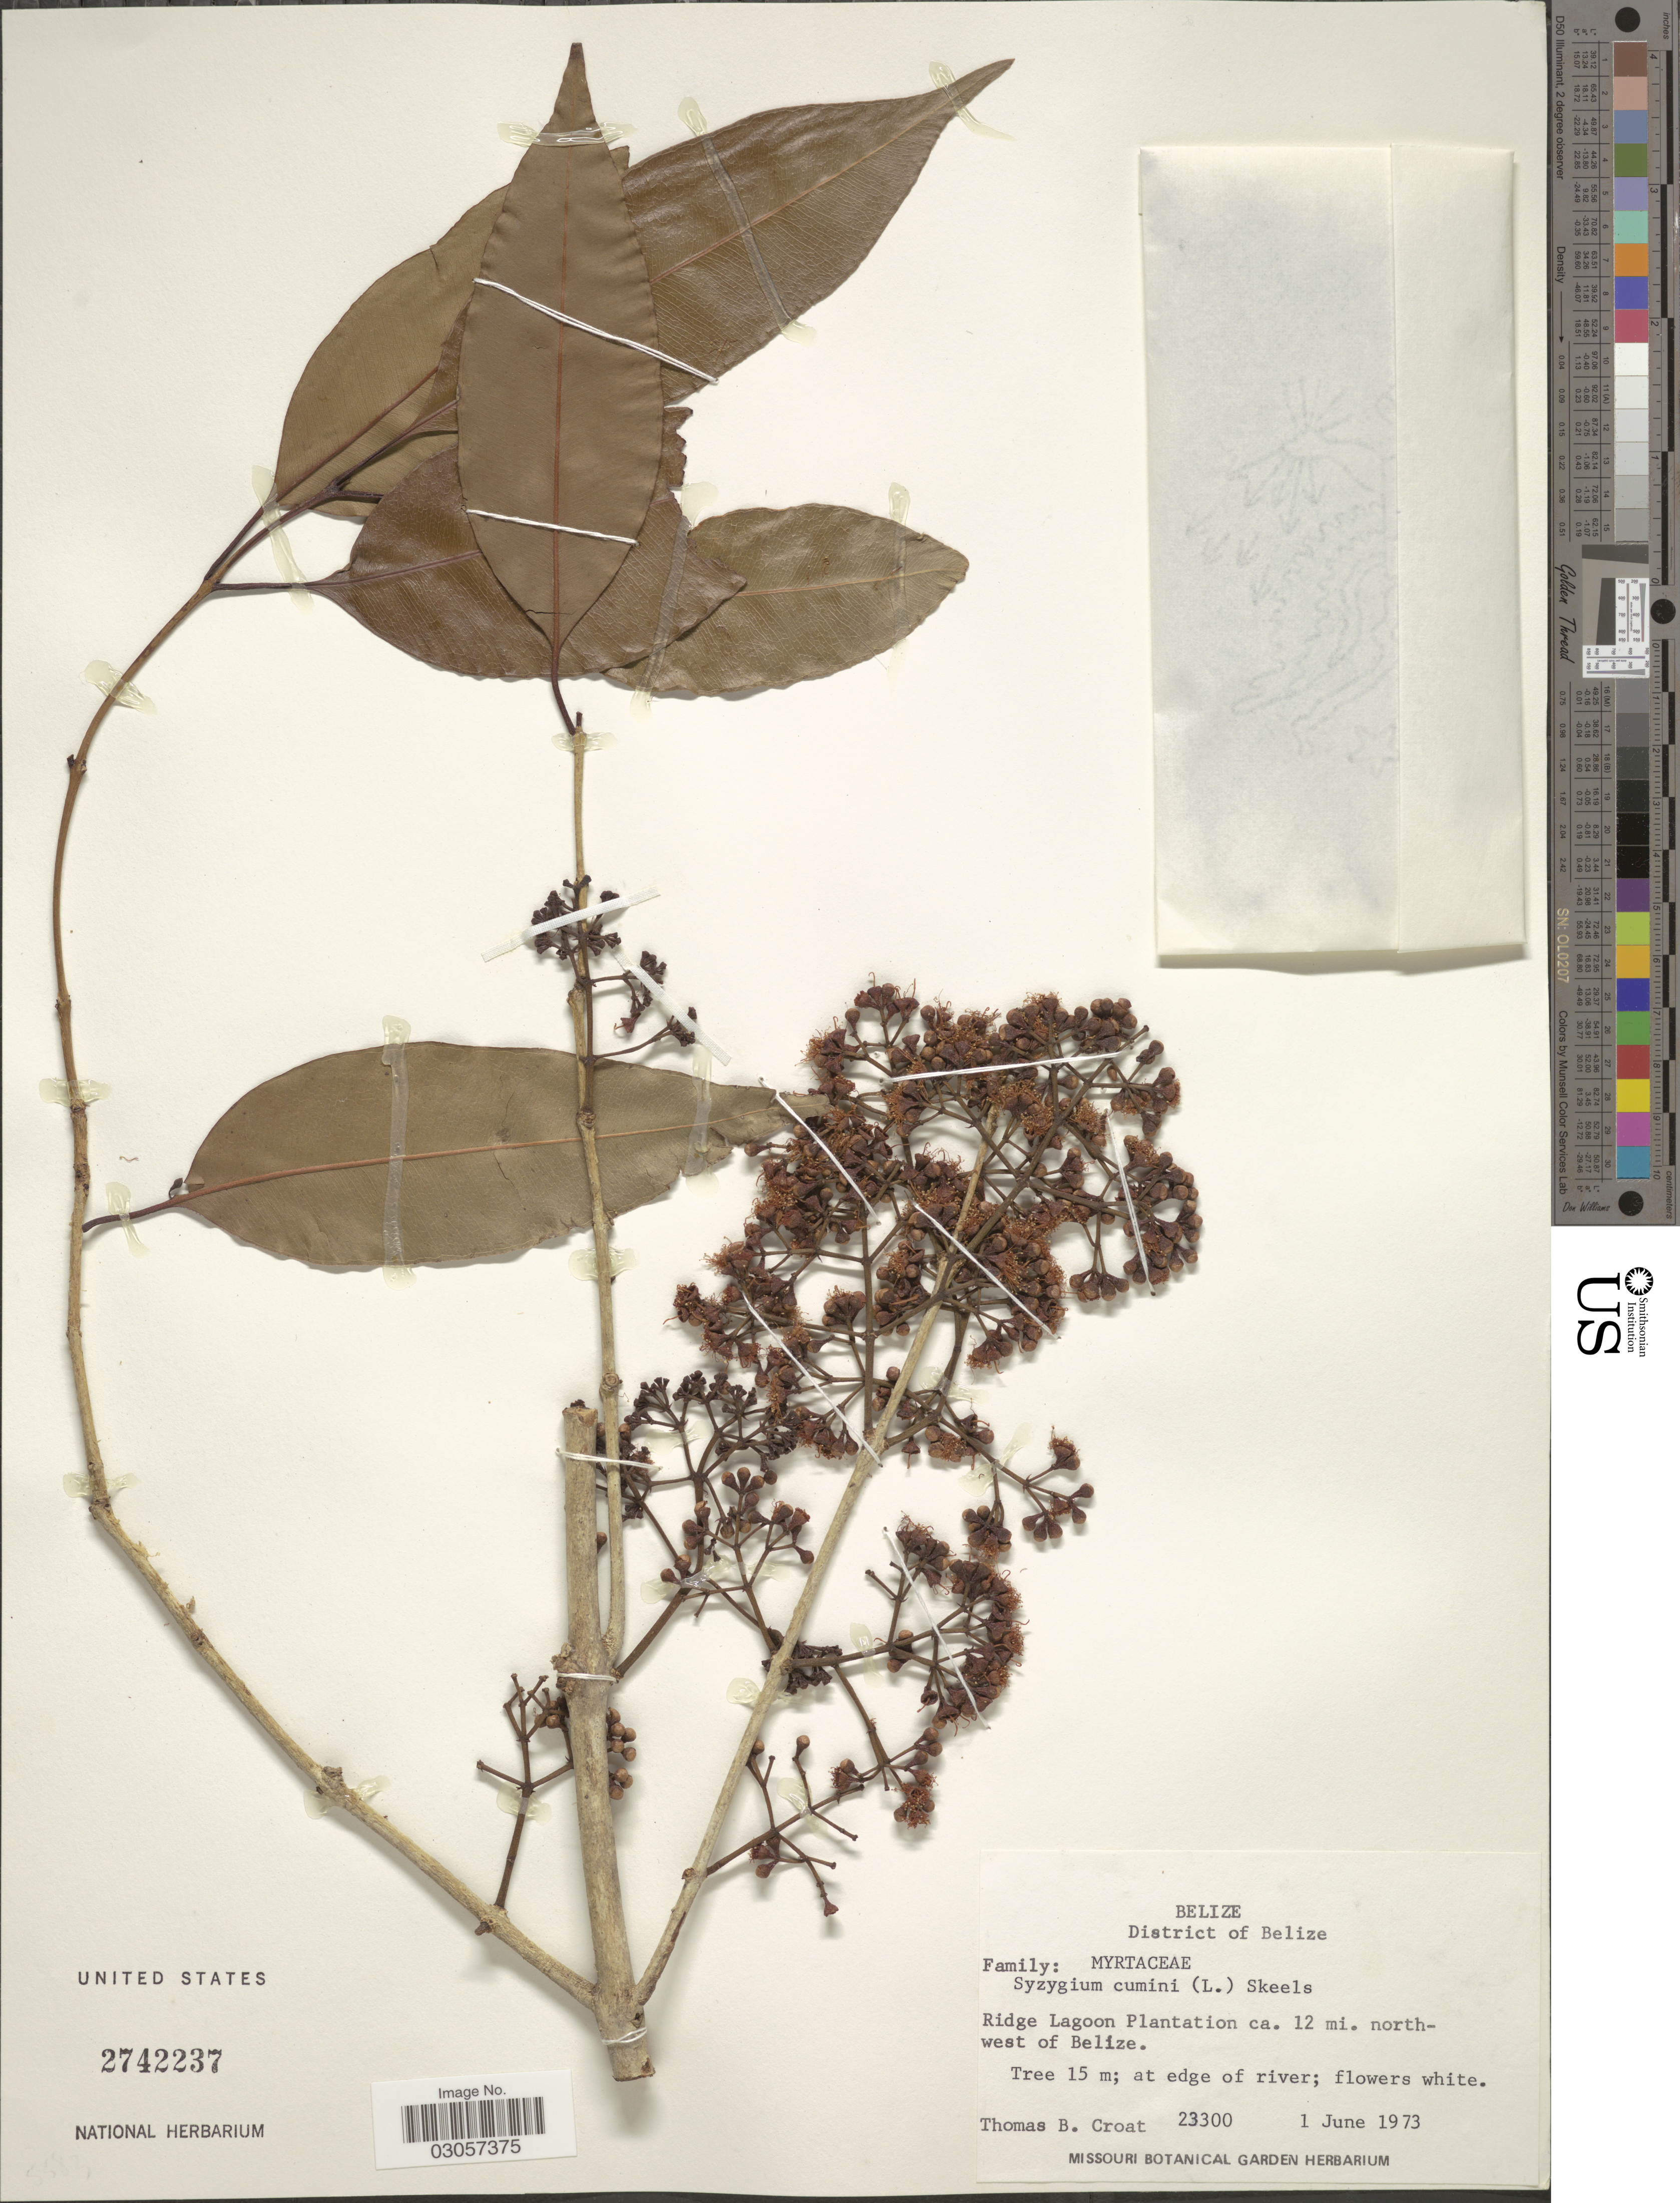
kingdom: Plantae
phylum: Tracheophyta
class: Magnoliopsida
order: Myrtales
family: Myrtaceae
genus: Syzygium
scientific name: Syzygium cumini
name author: (L.) Skeels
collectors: T. B. Croat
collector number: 23300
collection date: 1973-06-01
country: Belize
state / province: Belize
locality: District of Belize, Ridge Lagoon Plantation ca. 12 mi. northwest of Belize.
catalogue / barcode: US 2742237